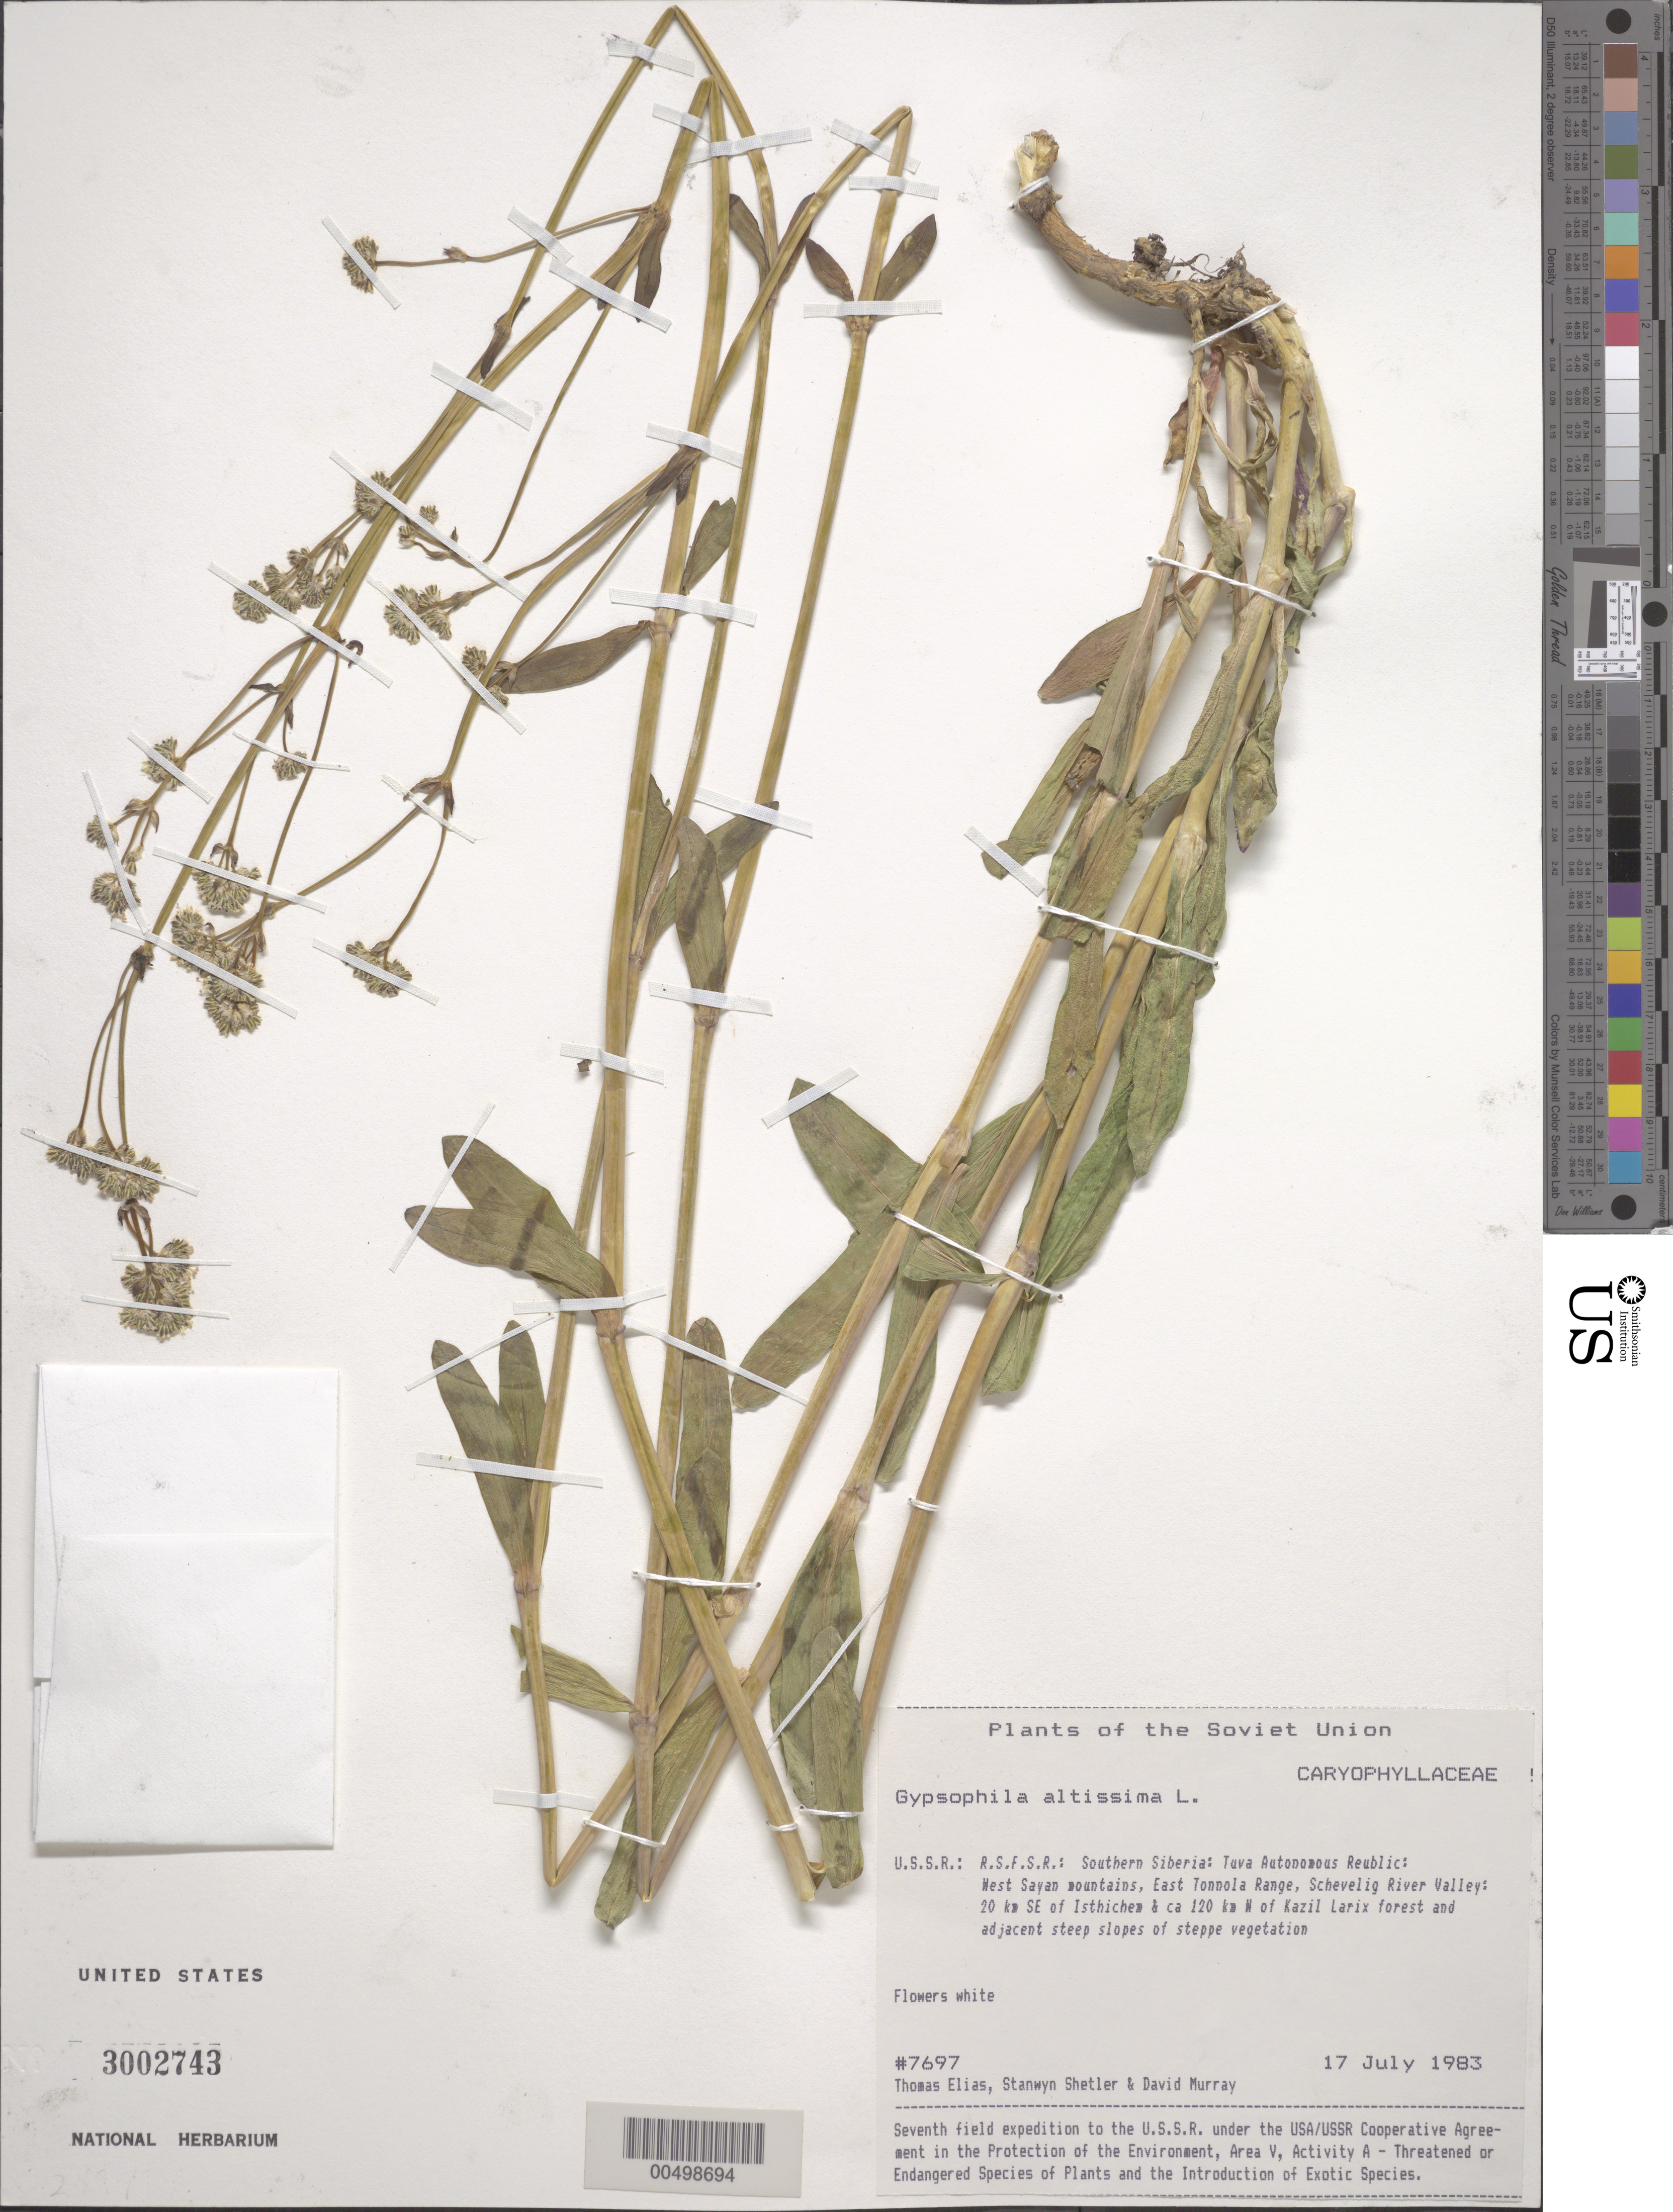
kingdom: Plantae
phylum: Tracheophyta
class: Magnoliopsida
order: Caryophyllales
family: Caryophyllaceae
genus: Gypsophila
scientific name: Gypsophila altissima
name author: L.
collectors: T. Elias, S. Shetler & D. F. Murray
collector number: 7697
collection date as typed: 17 Jul 1983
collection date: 1983-07-17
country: Russian Federation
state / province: Tuva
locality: West Sayan Mountains, E Tonnola [Tannu-Ola] Range, Schevelig River Valley, 20 km SE of Isthichem [Ishti-Khem], *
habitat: Larix forest and adjacent steep slopes of steppe vegetation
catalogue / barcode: US 3002743